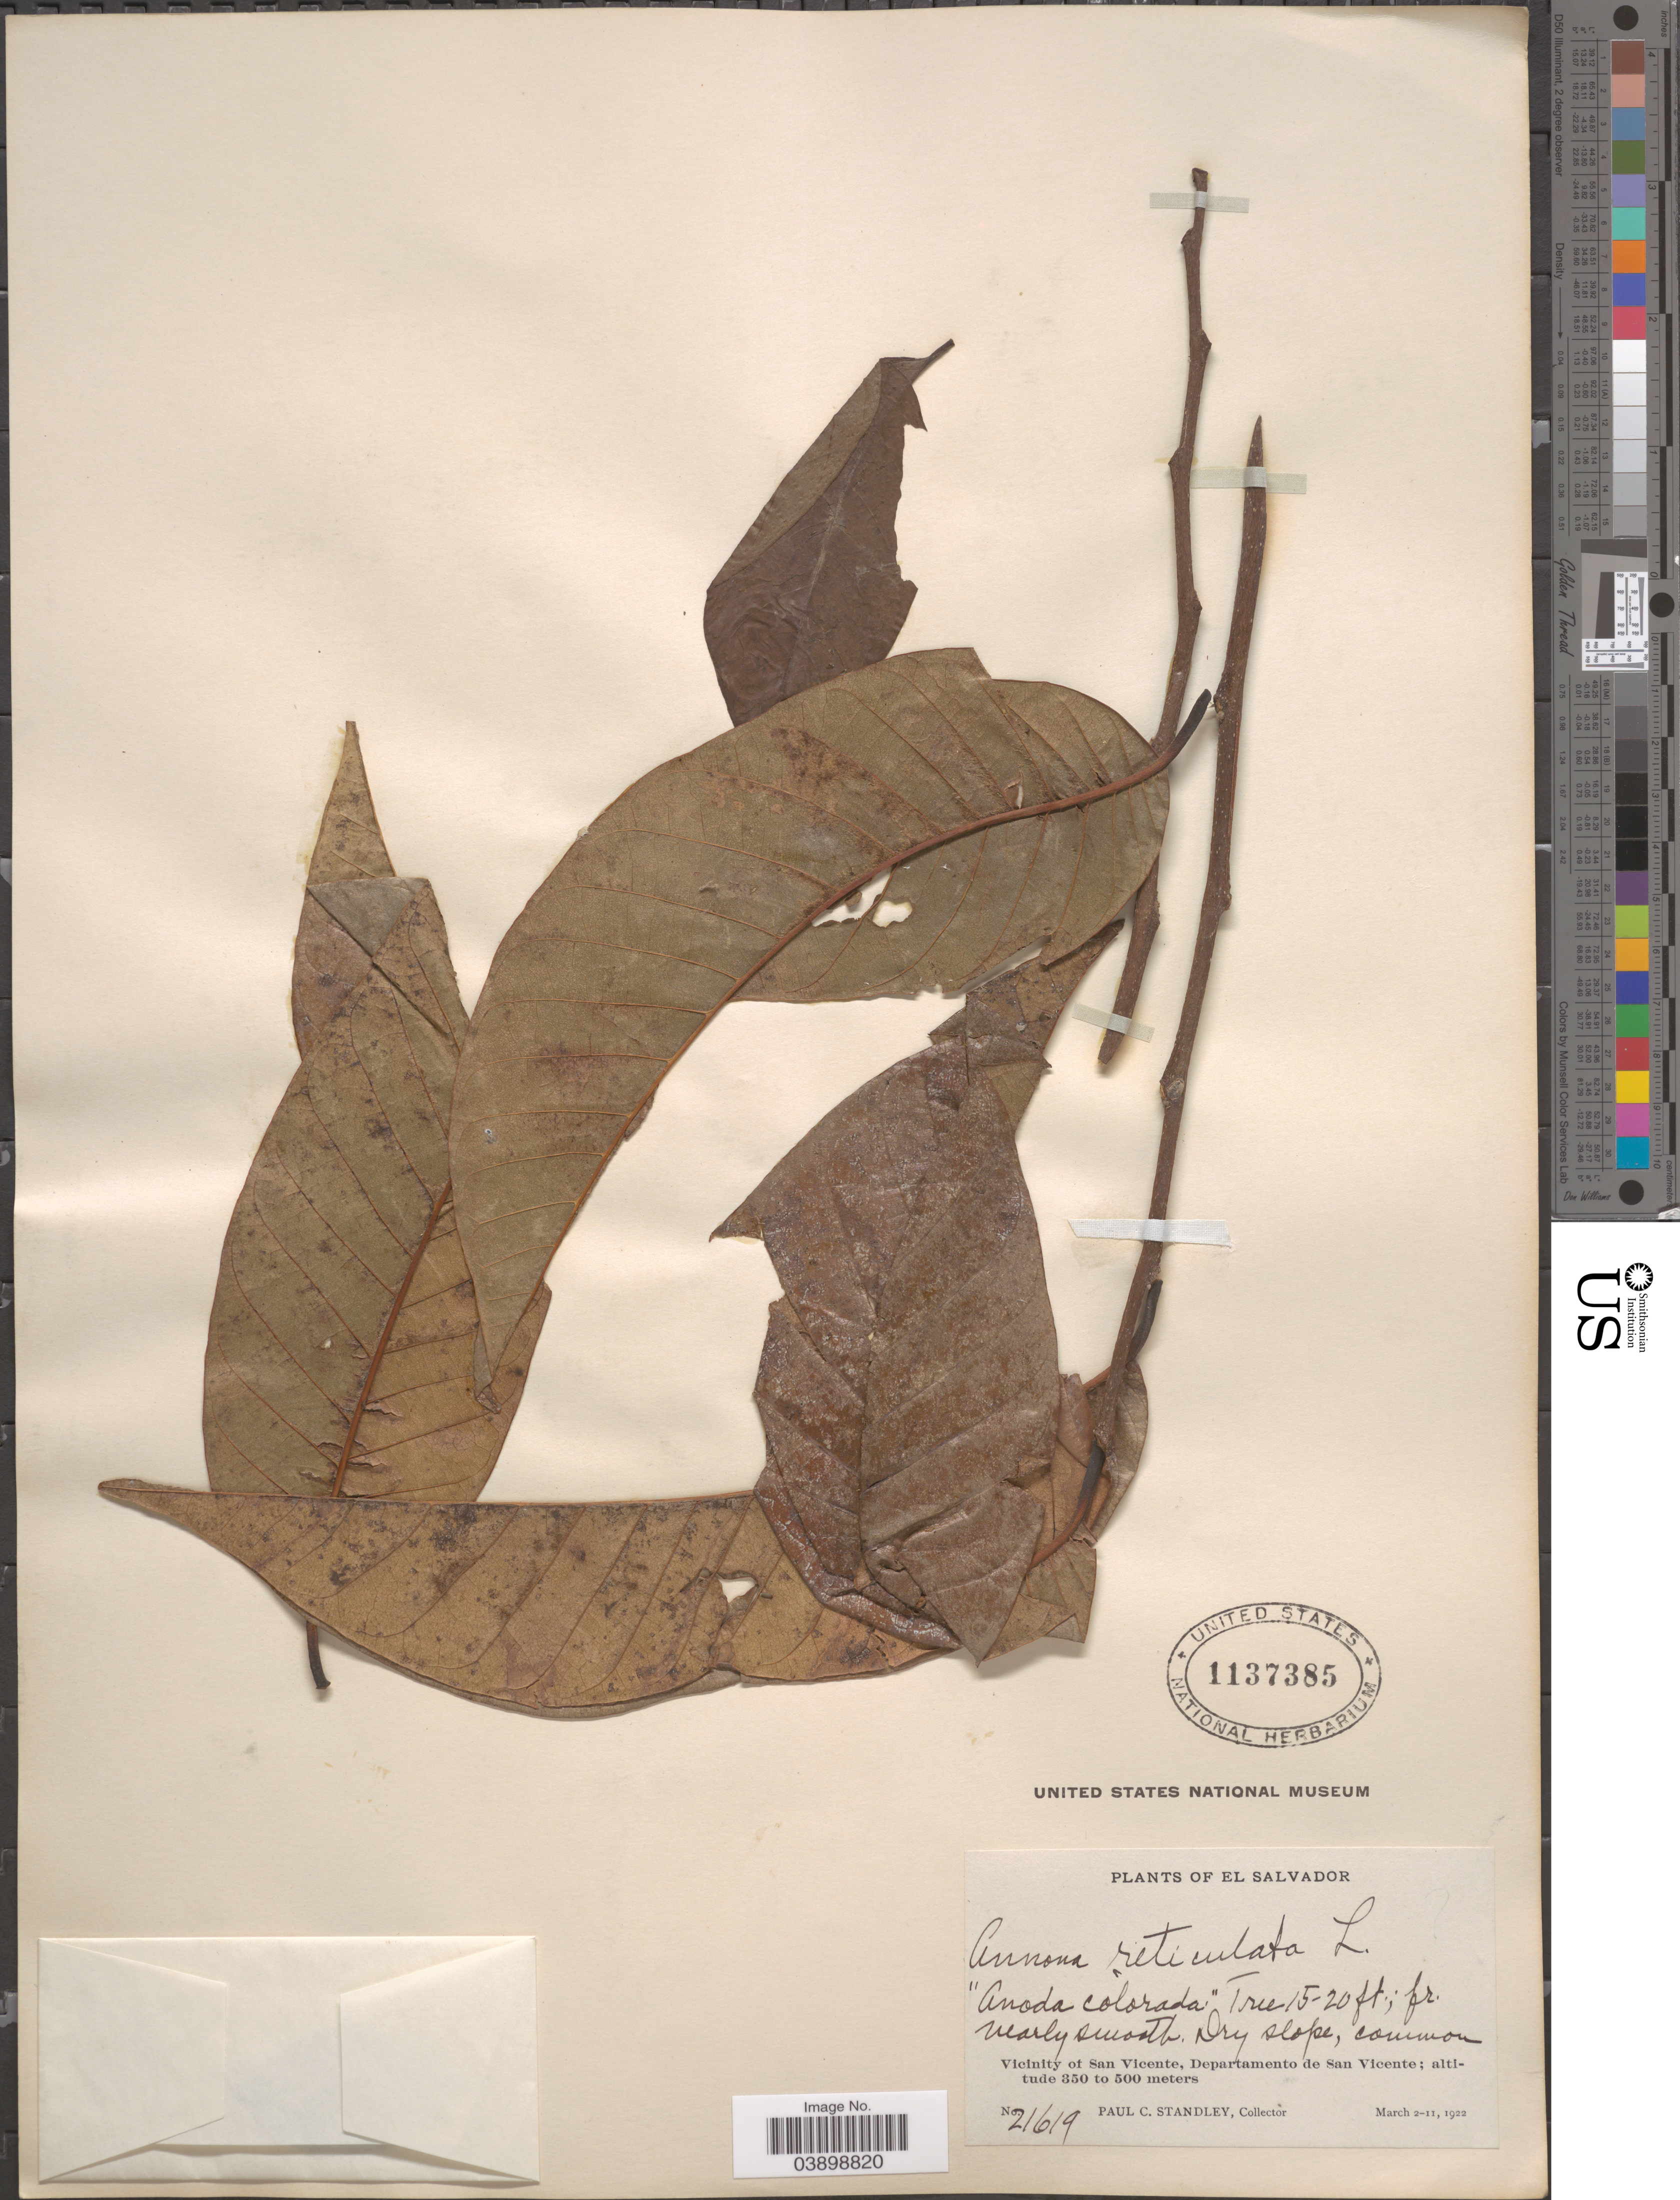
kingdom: Plantae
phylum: Tracheophyta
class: Magnoliopsida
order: Magnoliales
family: Annonaceae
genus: Annona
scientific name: Annona reticulata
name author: L.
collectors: P. C. Standley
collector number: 21619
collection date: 1922-03-02/1922-03-11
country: El Salvador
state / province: San Vincente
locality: Vicinity of San Vicente, Departamento de San Vicente.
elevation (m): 350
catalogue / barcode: US 1137385